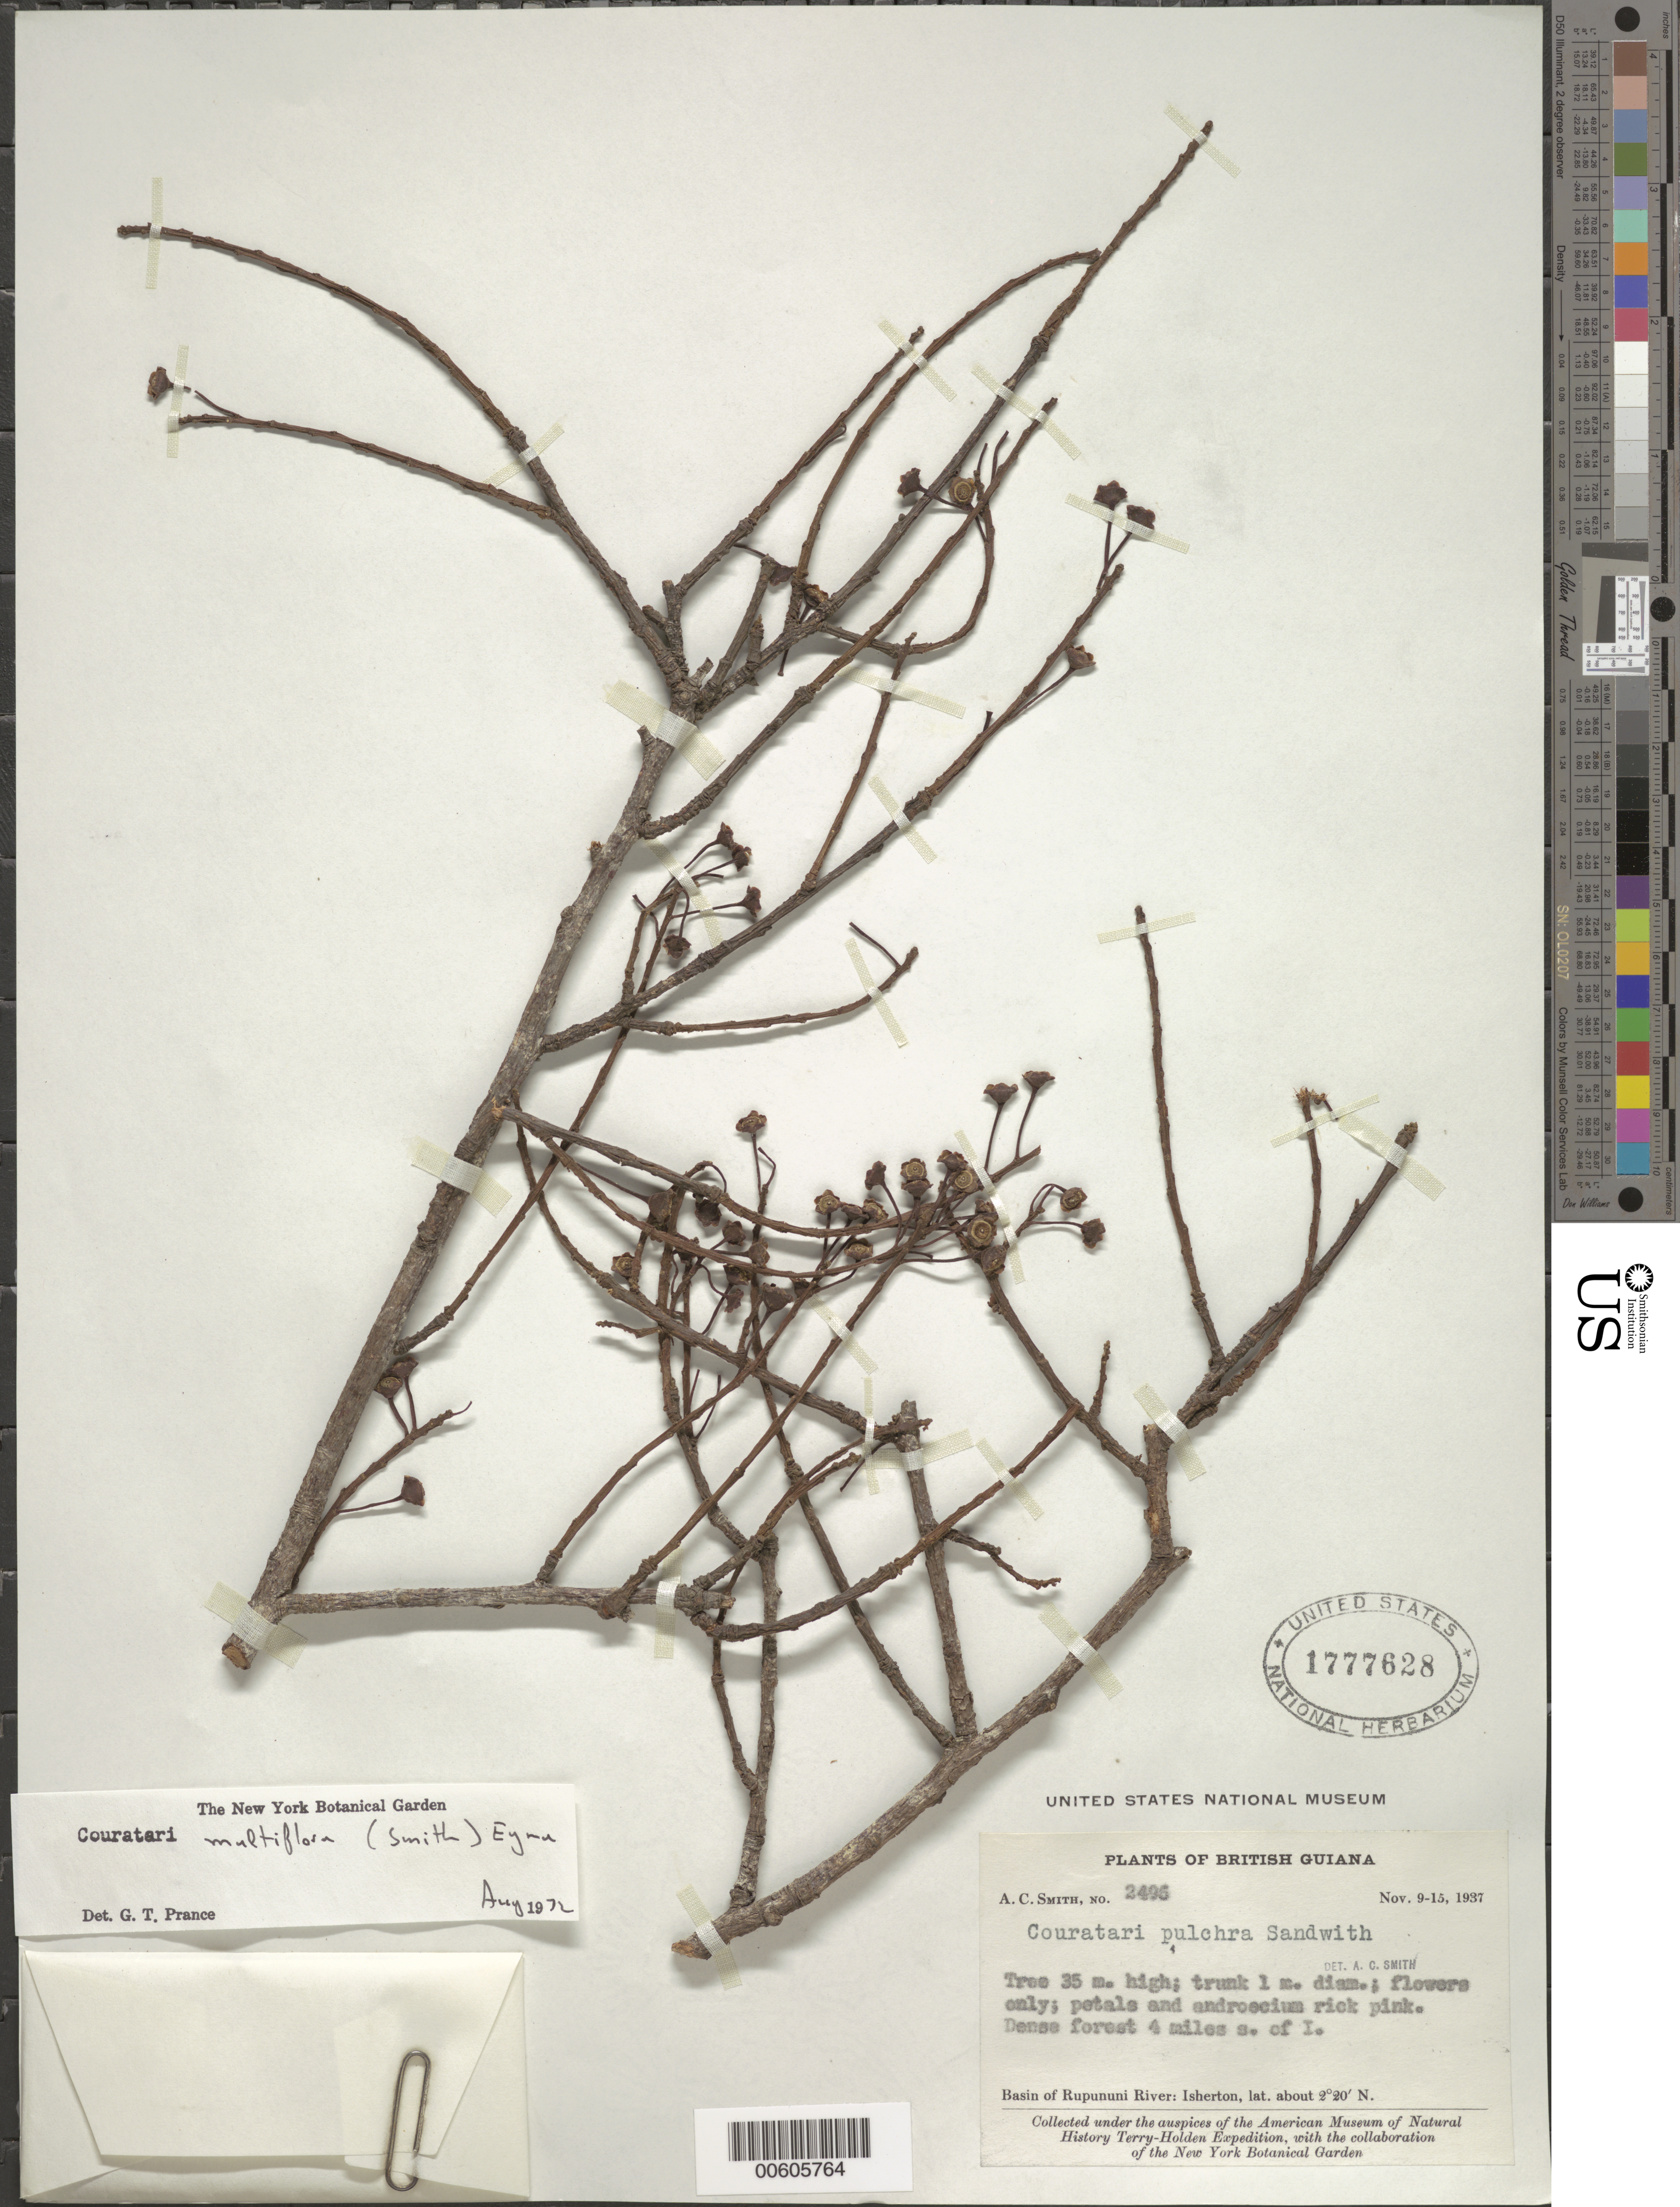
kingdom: Plantae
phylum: Tracheophyta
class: Magnoliopsida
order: Ericales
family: Lecythidaceae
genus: Couratari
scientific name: Couratari multiflora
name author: (Sm.) Eyma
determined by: Prance, G. T.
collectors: A. C. Smith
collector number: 2496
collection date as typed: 9-Nov-37 to 15-Nov-37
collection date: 1937-11-09/1937-11-15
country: Guyana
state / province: U. Takutu-U. Essequibo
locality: Isherton, 4 mi. S of, basin of Rupununi R.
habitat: Dense forest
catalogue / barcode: US 1777628